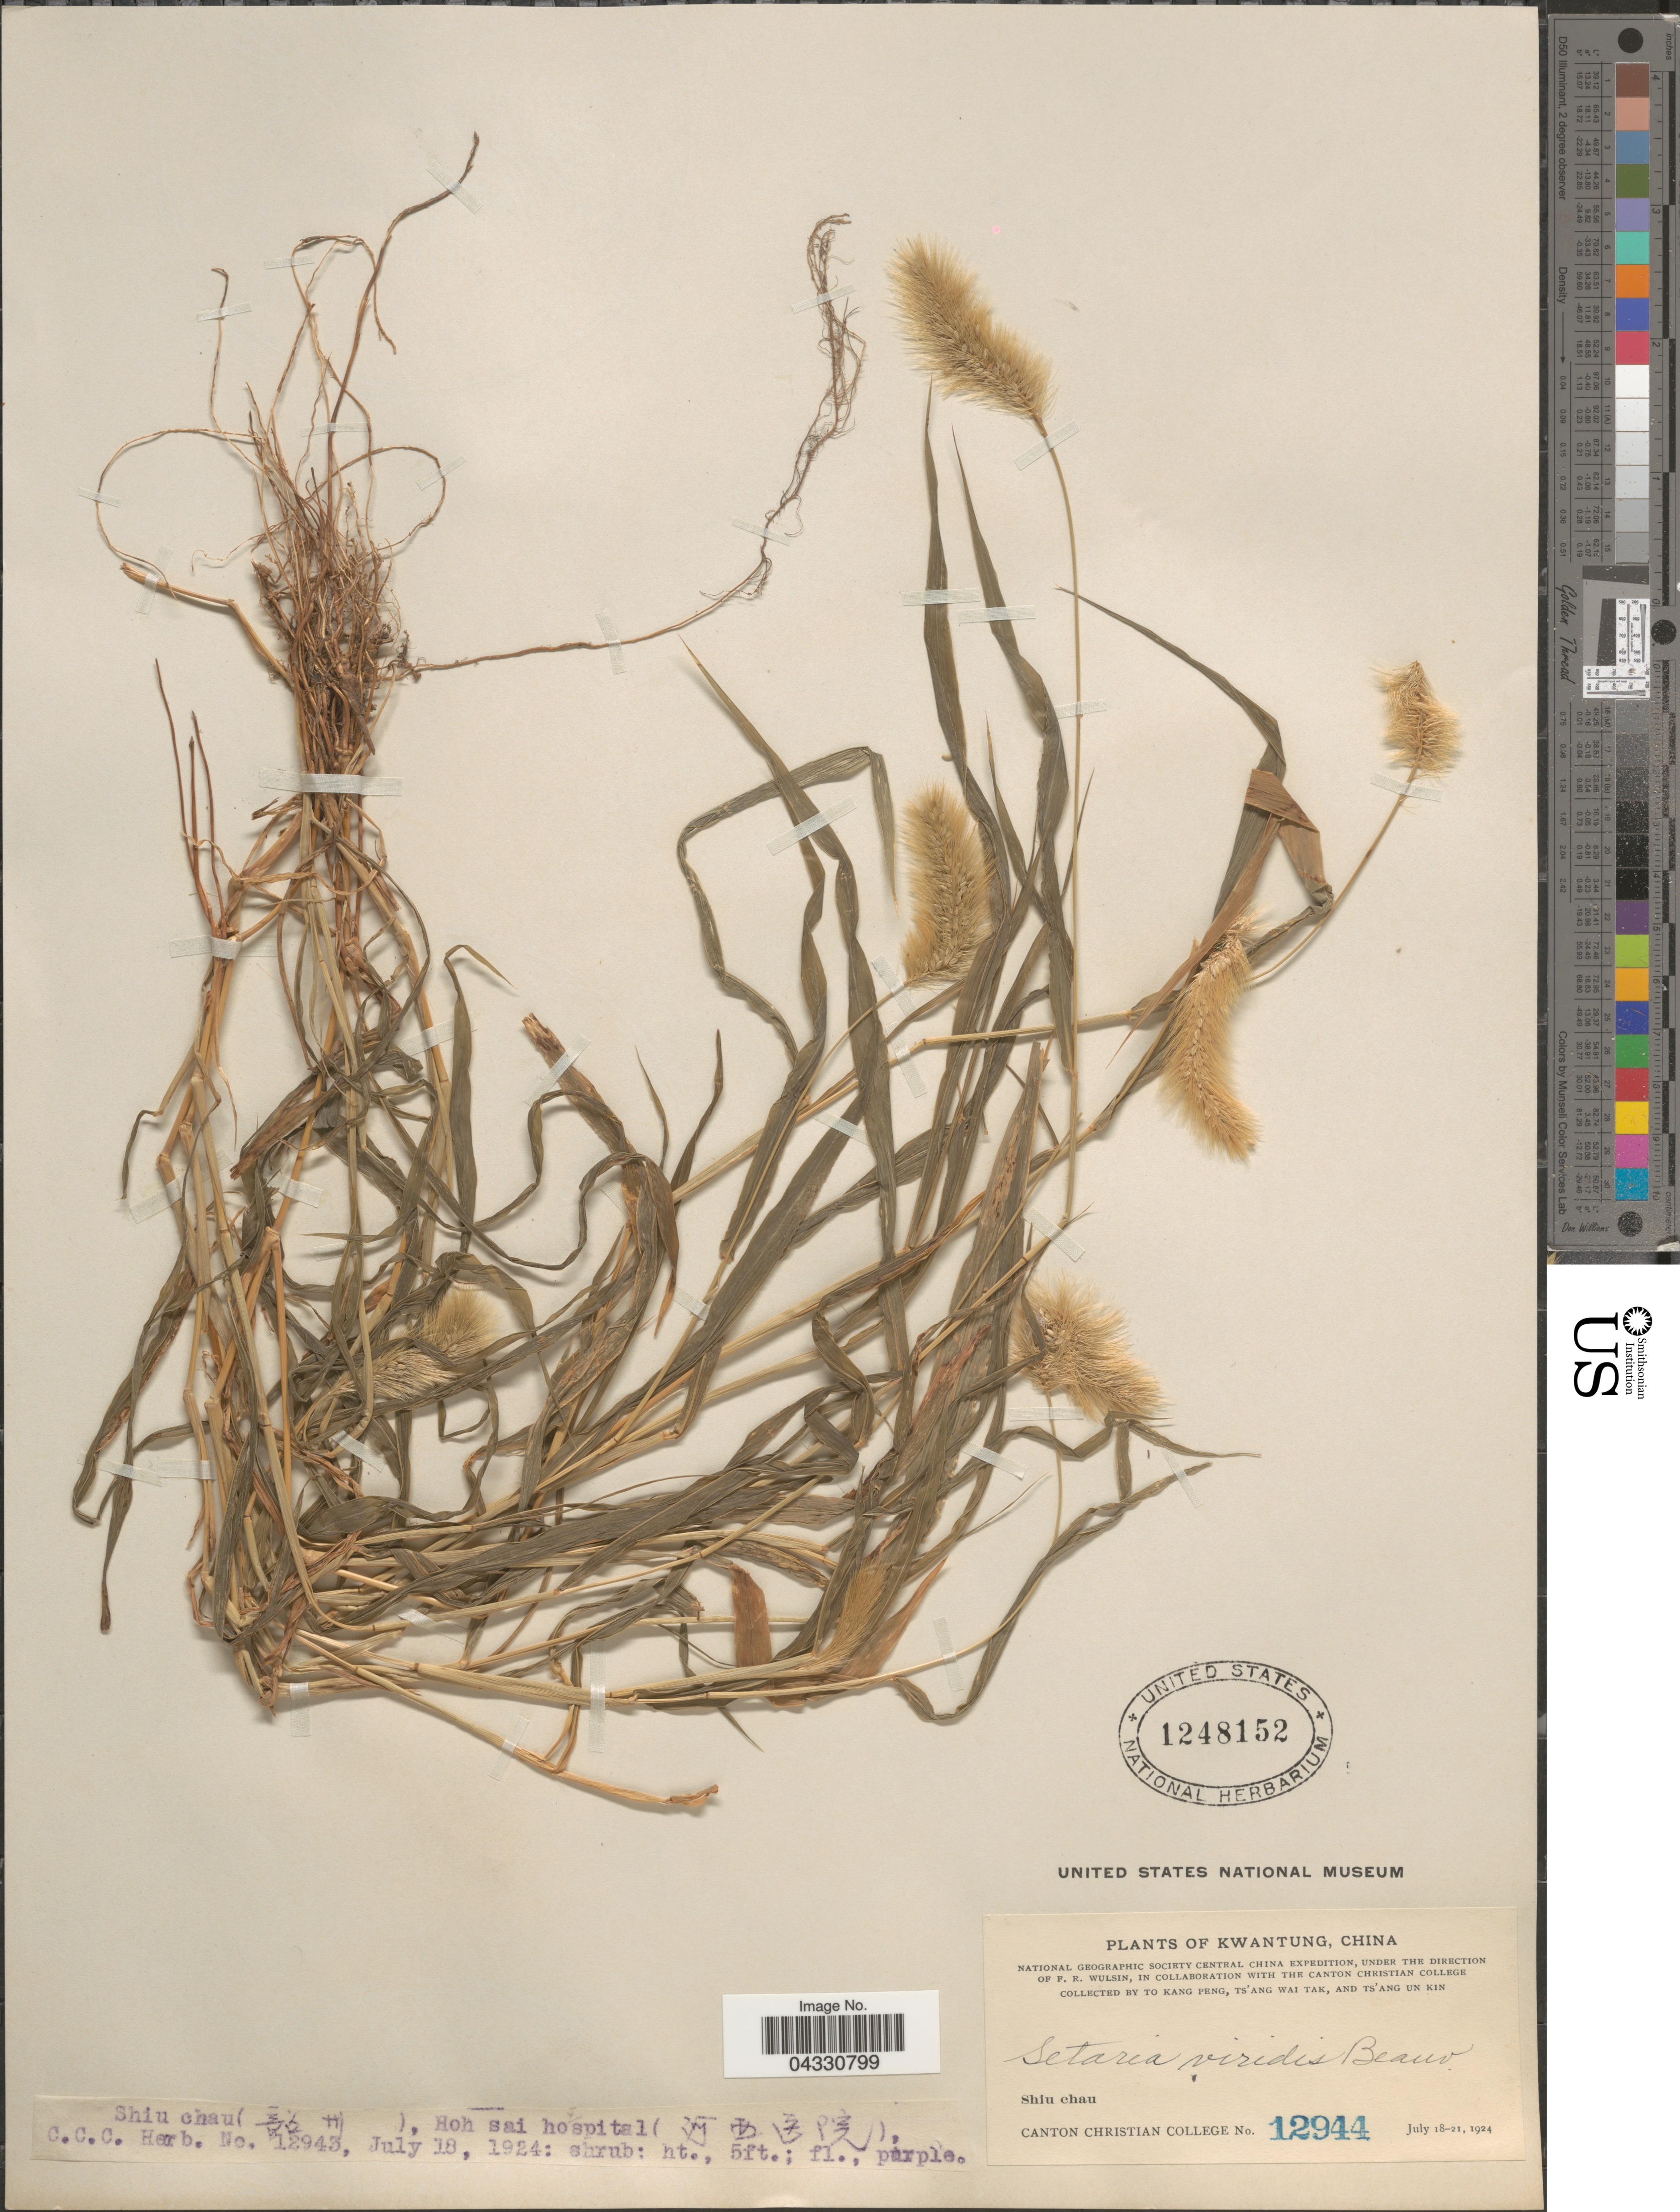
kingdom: Plantae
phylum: Tracheophyta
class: Liliopsida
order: Poales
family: Poaceae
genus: Setaria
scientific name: Setaria viridis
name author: (L.) P. Beauv.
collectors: Kang Peng To, W. T. Tsang & Ts' Ang Un Kin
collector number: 12944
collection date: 1924-07-18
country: China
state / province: Guangdong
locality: Kwantung. National Geographic Society Central China Expedition. Shiu chau (X), Hoh sai hospital (X).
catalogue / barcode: US 1248152